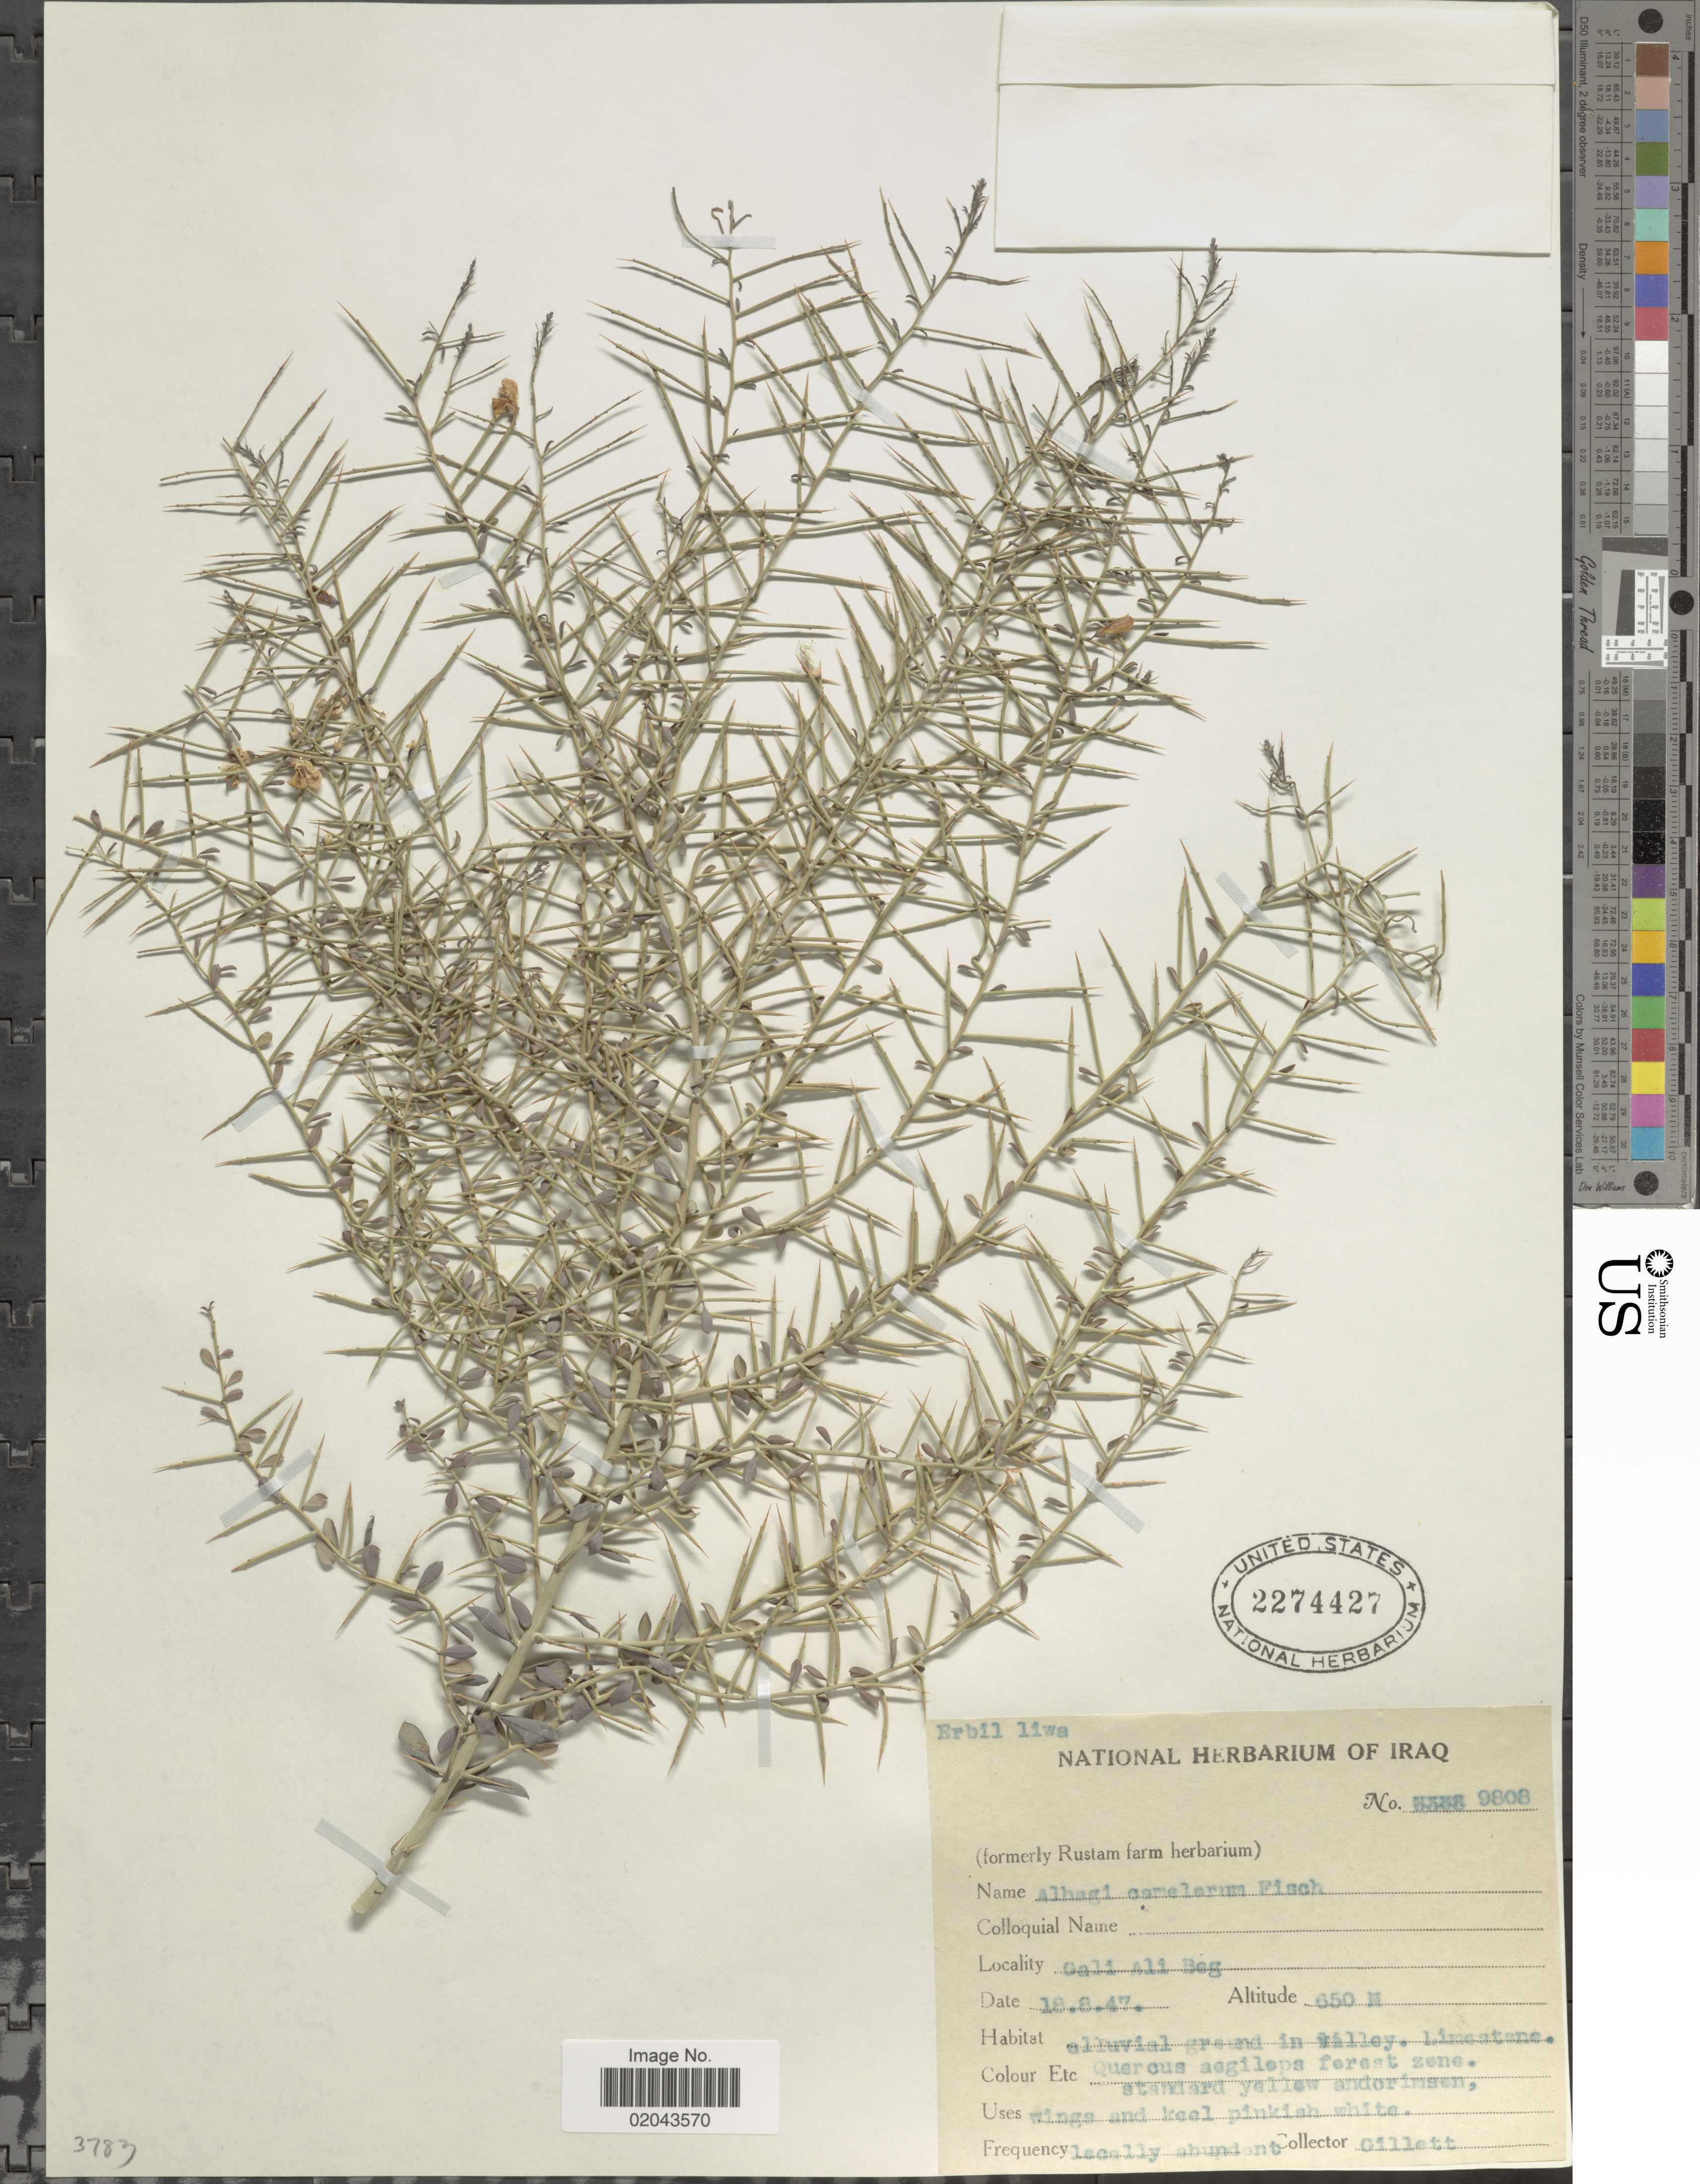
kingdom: Plantae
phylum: Tracheophyta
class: Magnoliopsida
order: Fabales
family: Fabaceae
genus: Alhagi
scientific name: Alhagi camelorum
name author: Fisch.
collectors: Gillett, --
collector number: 9808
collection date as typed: Transcribed d/m/y: 18/8/47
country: Iraq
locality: Gali Ali Beg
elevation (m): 650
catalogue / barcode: US 2274427